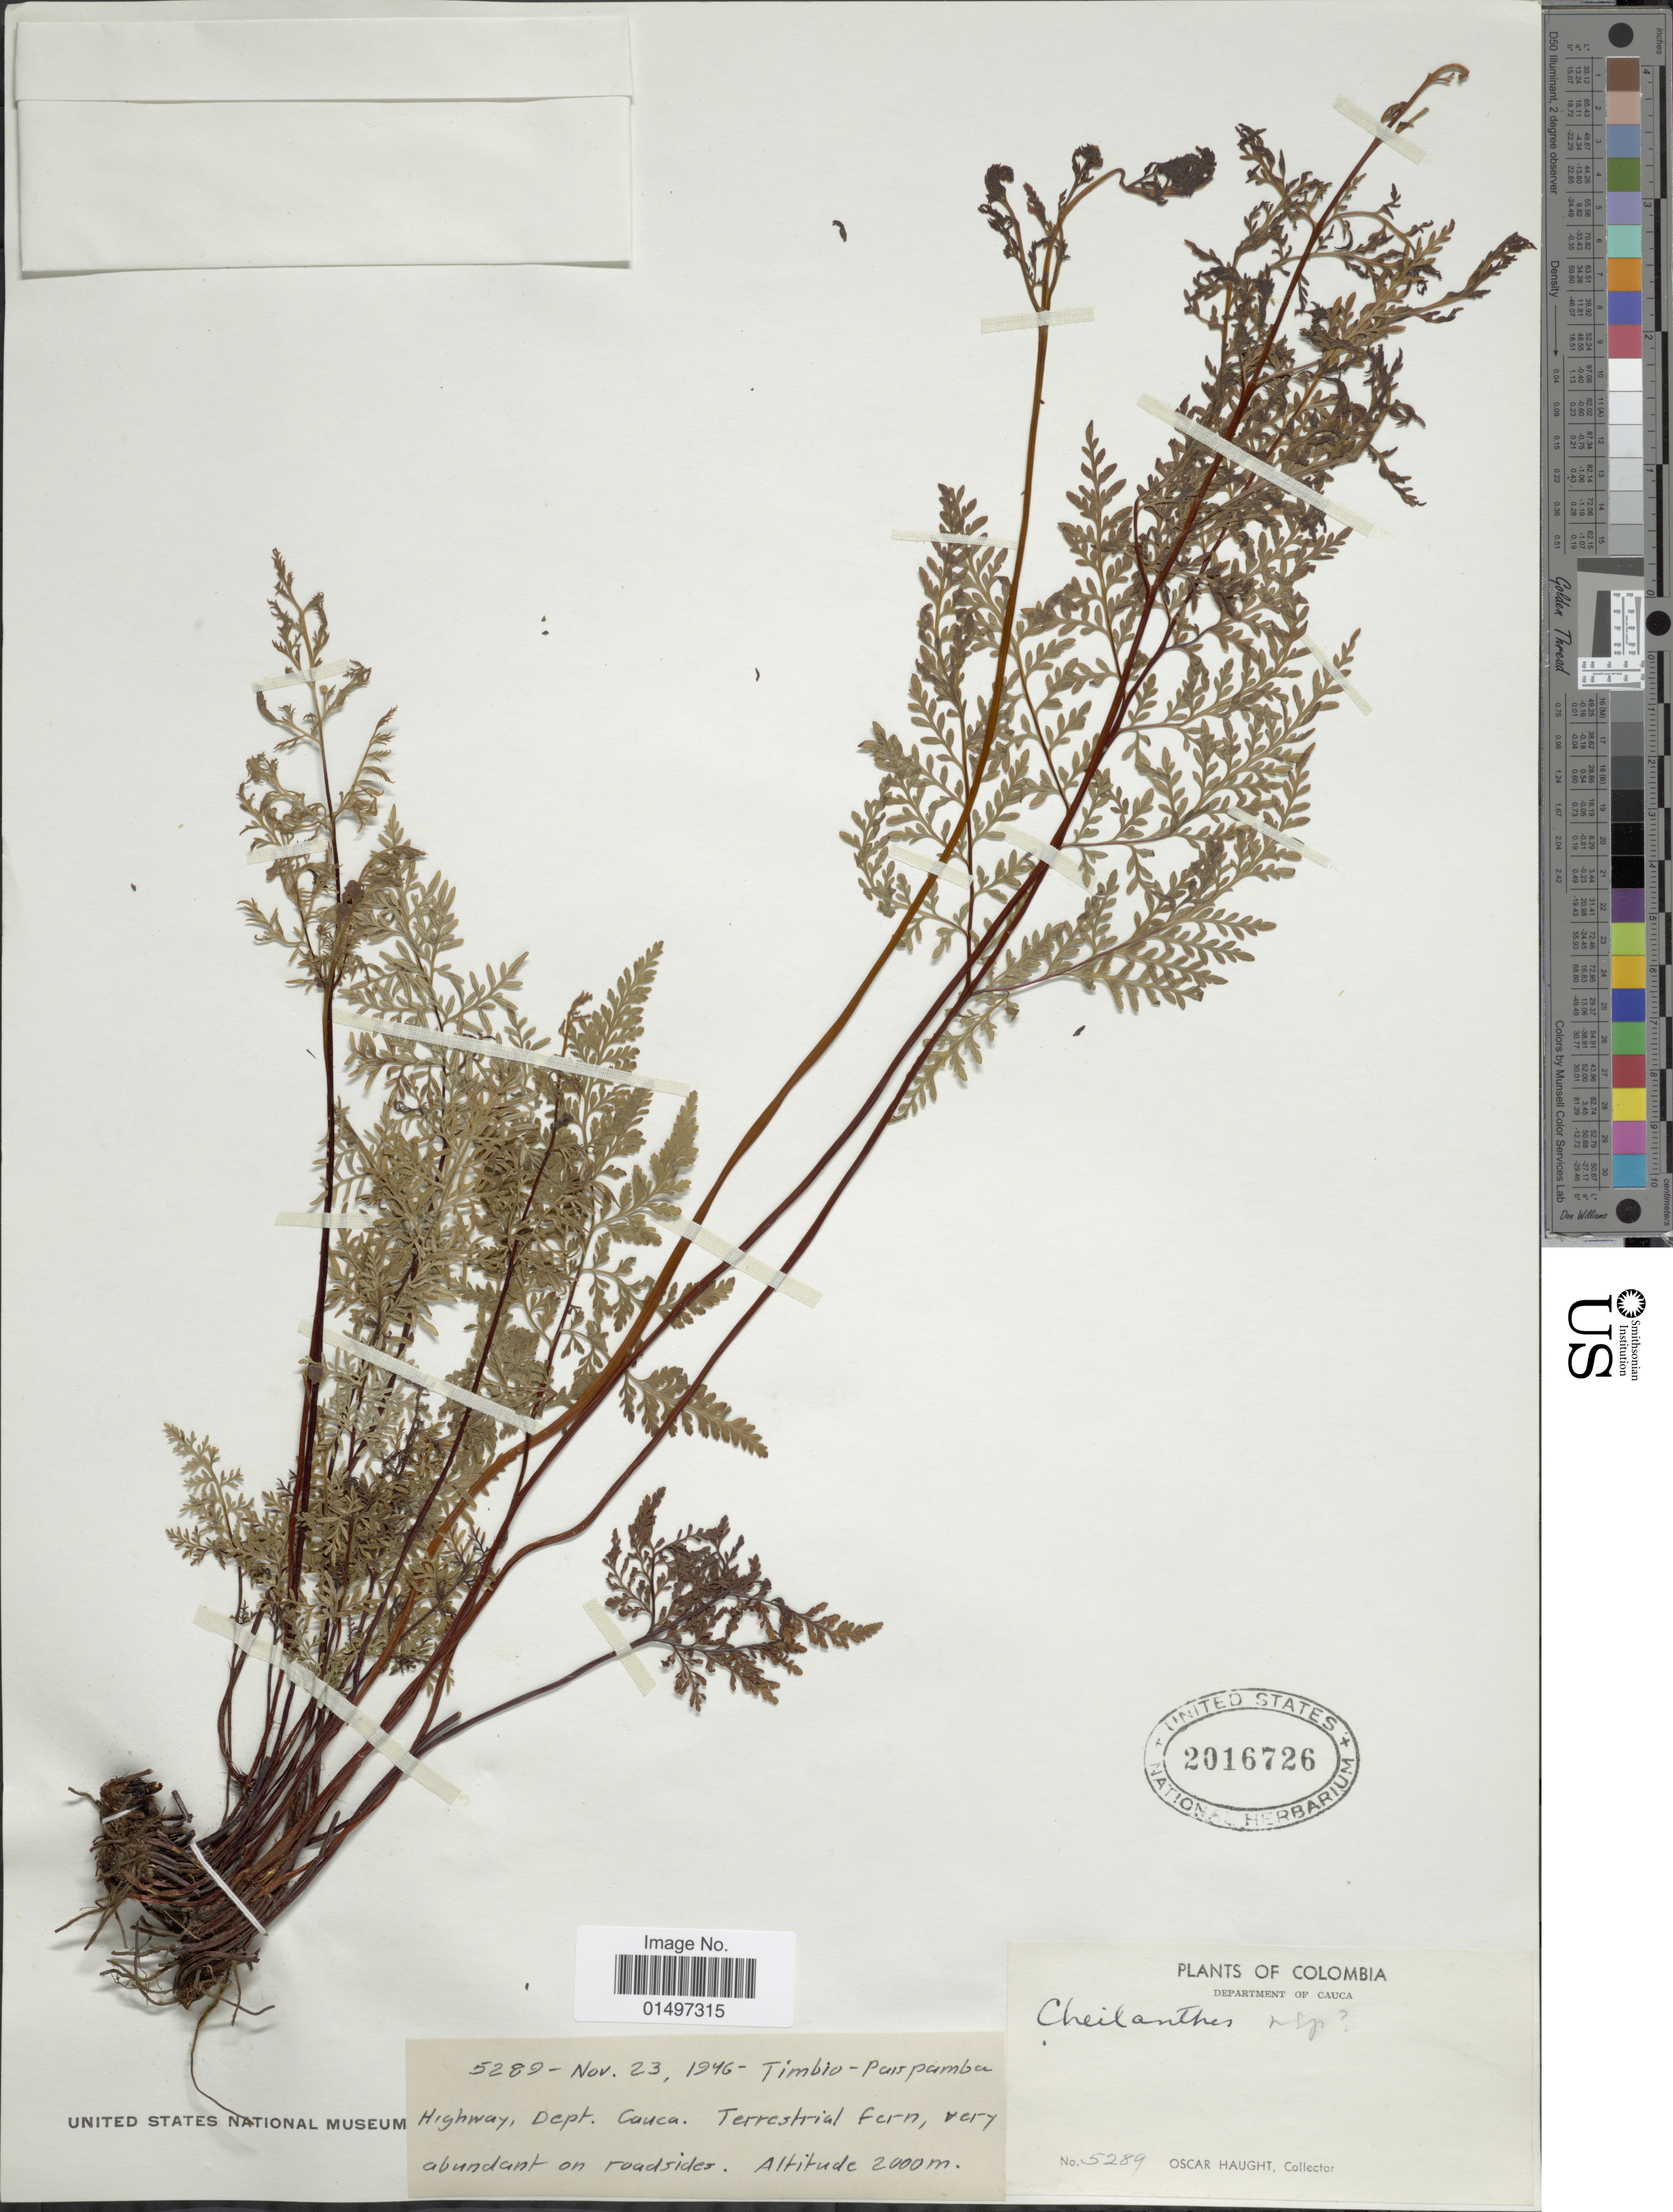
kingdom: Plantae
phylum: Tracheophyta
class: Polypodiopsida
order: Polypodiales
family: Pteridaceae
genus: Gaga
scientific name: Gaga marginata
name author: (Kunth) Fay W. Li & Windham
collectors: O. L. Haught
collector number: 5289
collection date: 1946-11-23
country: Colombia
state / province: Cauca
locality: Departamento of Cauca. Timbio - Pan pumba Highway, Dept. Cauca.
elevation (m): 2000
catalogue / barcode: US 2016726